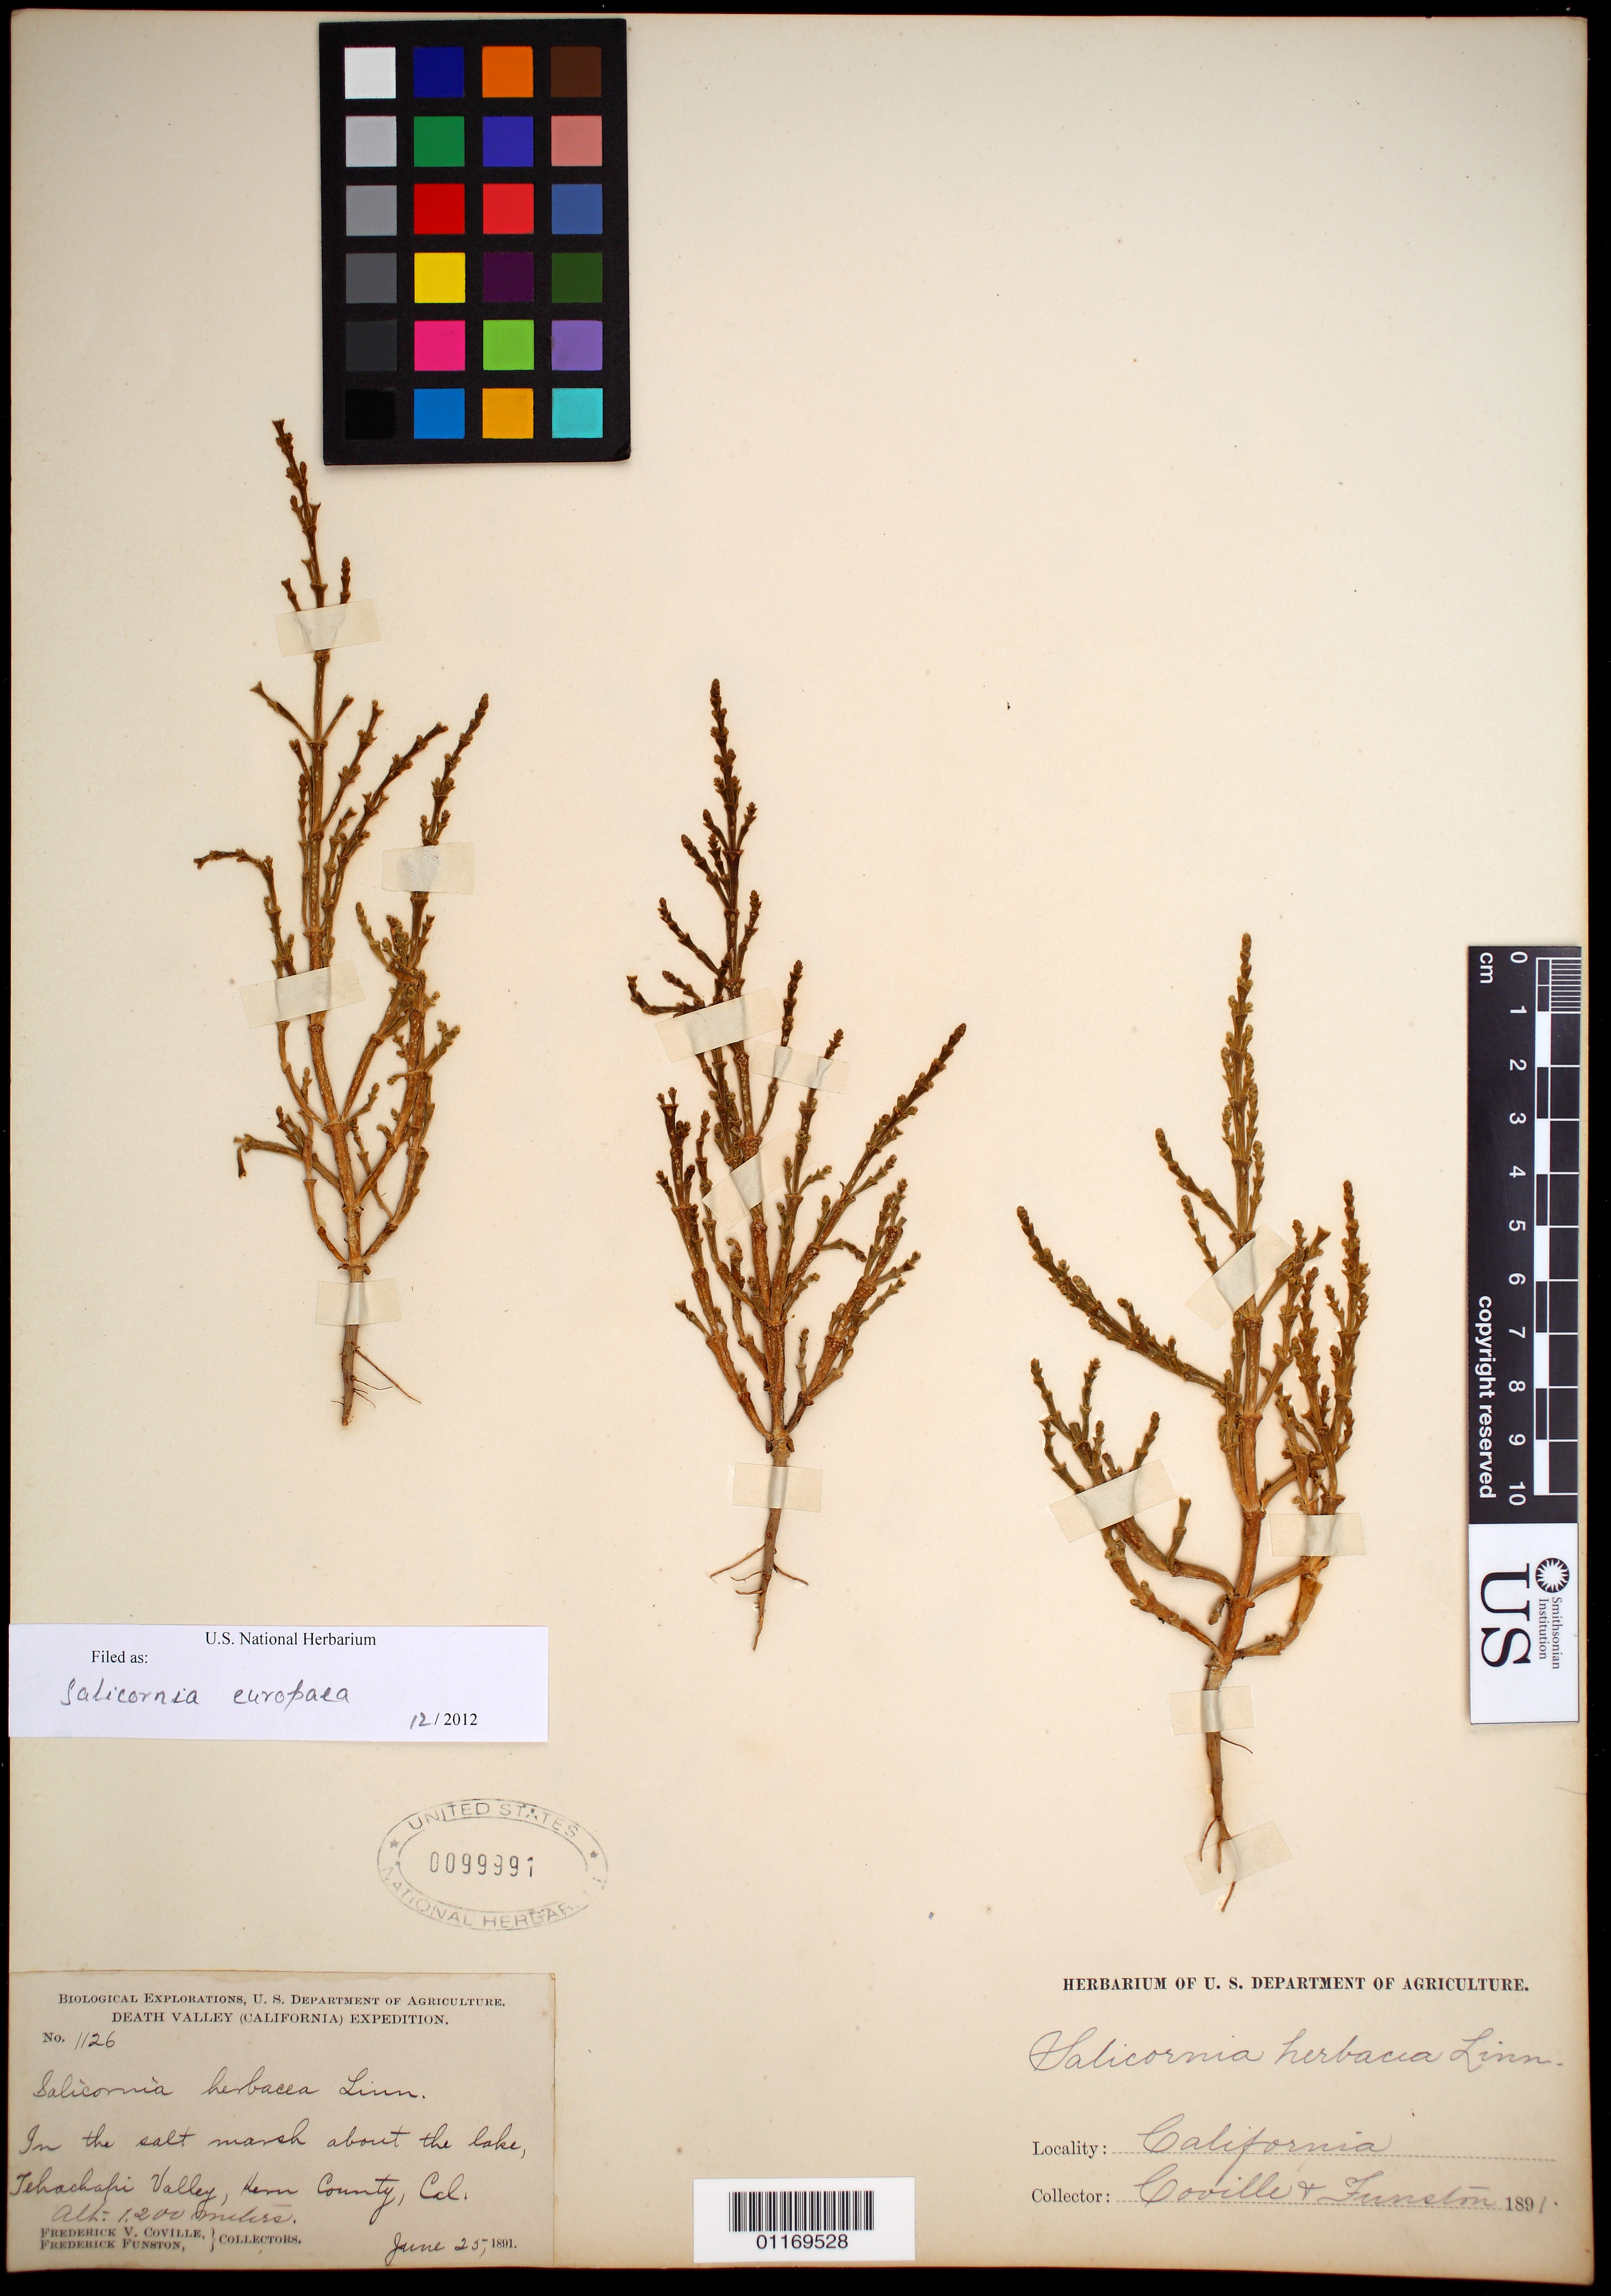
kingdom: Plantae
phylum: Tracheophyta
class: Magnoliopsida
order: Caryophyllales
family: Amaranthaceae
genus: Salicornia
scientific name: Salicornia europaea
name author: L.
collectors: F. V. Coville & F. Funston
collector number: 1126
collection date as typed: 25 Jun 1891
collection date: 1891-06-25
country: United States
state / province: California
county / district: Kern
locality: About the lake in Tehachapi Valley.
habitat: Salt Marsh.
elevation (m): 1200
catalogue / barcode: US 99991